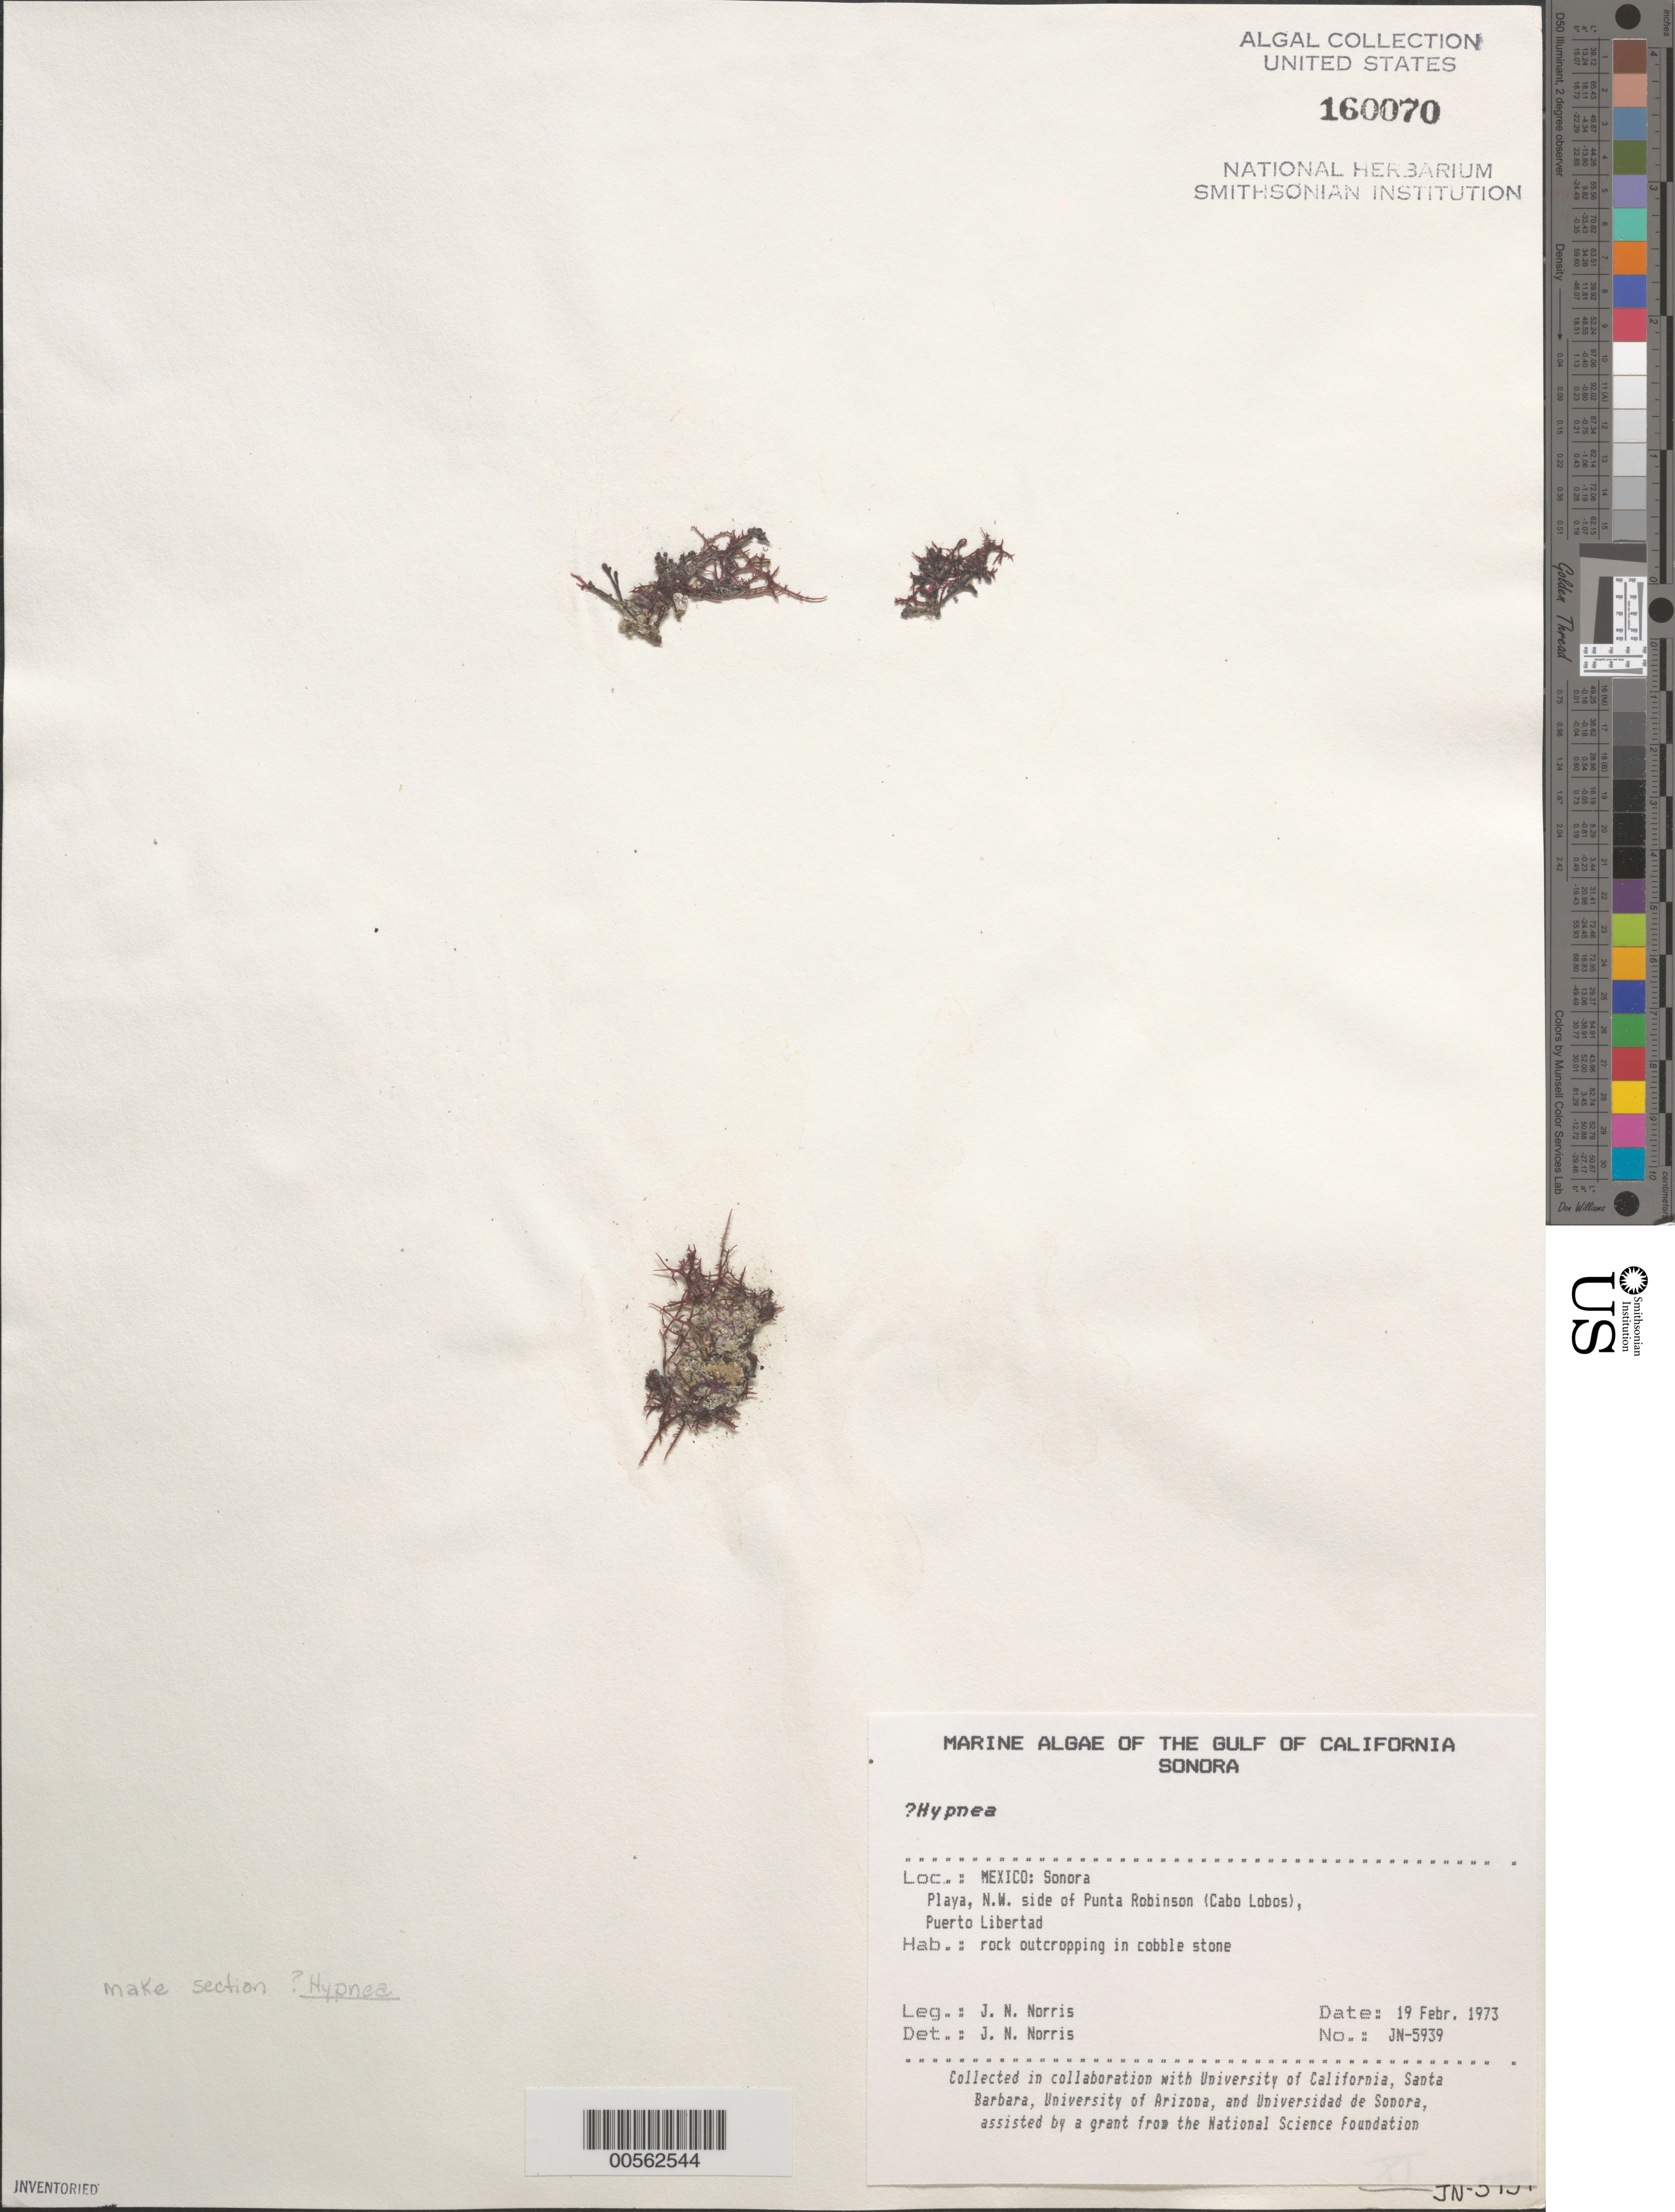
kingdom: Plantae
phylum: Rhodophyta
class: Florideophyceae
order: Gigartinales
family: Cystocloniaceae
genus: Hypnea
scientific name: Hypnea sp.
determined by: Norris, James N.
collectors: J. N. Norris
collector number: JN-5939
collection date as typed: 19 Feb 1973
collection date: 1973-02-19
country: Mexico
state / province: Sonora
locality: Punta Robinson, Cabo Lobos, Puerto Libertad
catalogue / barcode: US 160070